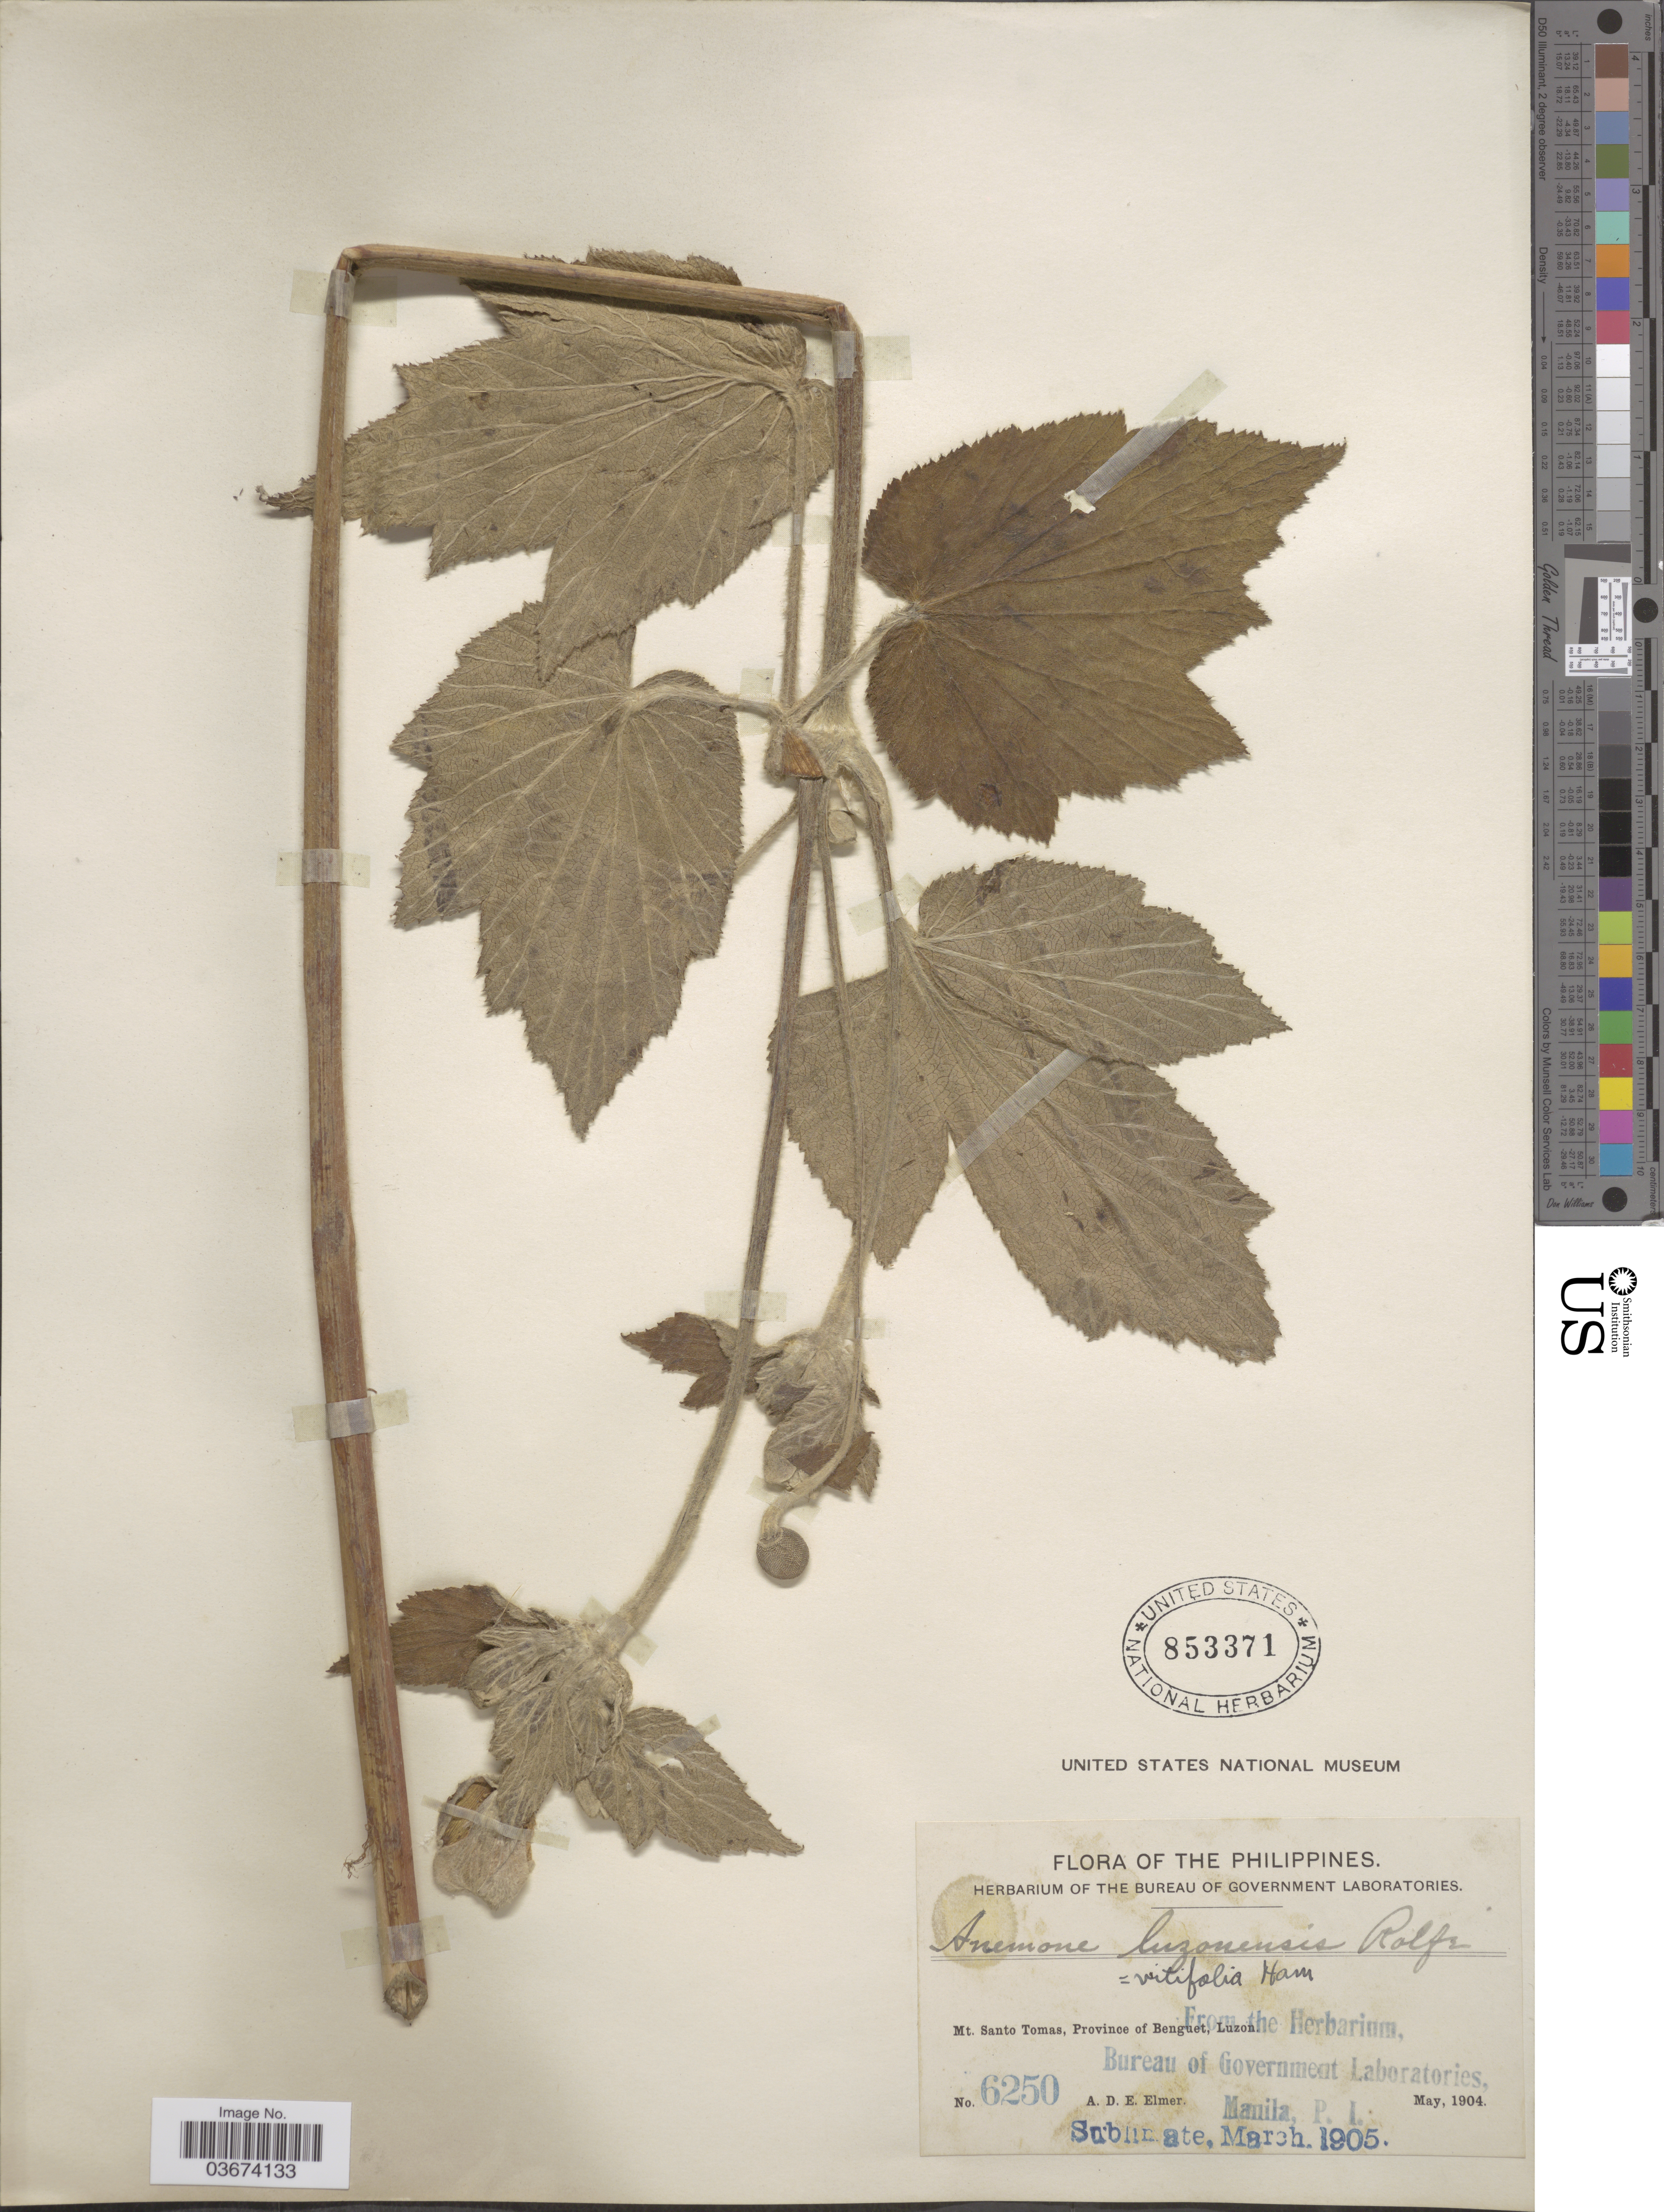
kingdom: Plantae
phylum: Tracheophyta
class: Magnoliopsida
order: Ranunculales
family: Ranunculaceae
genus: Anemone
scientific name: Anemone vitifolia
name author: Buch.-Ham. ex DC.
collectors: A. D. E. Elmer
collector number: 6250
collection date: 1904-05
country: Philippines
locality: Mt. Santo Tomas, Province of Benguet, Luzon.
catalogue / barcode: US 853371